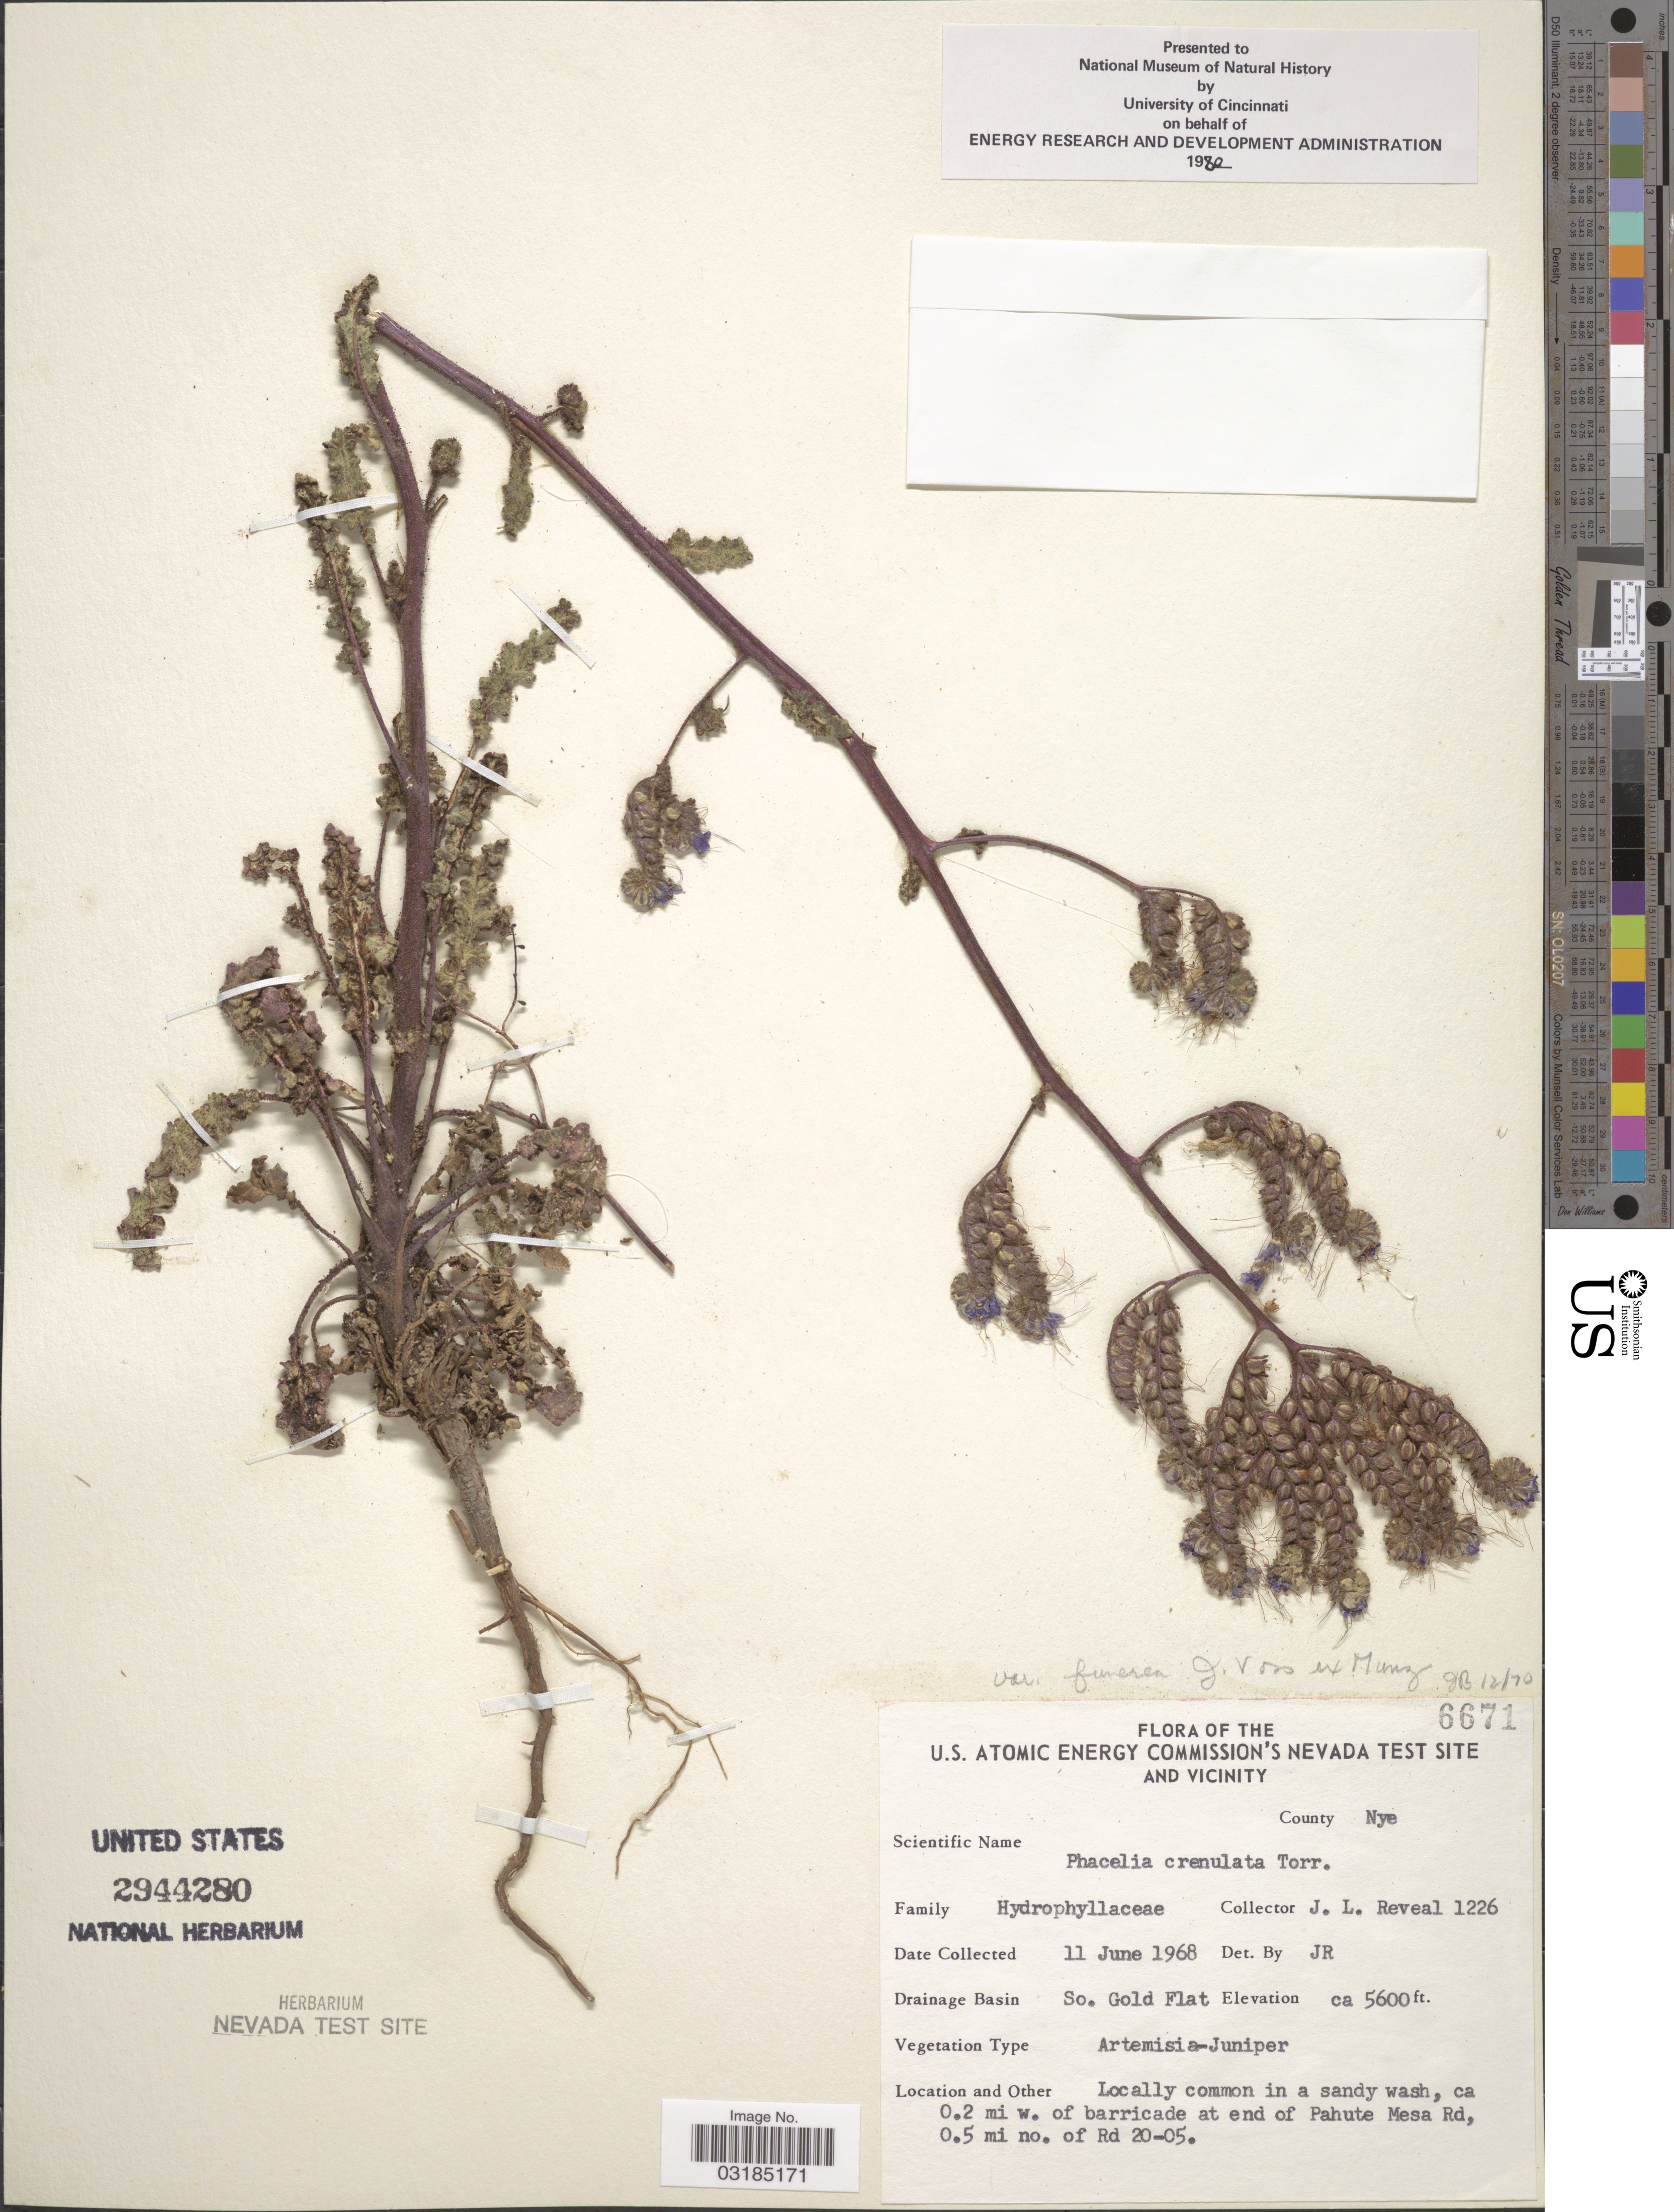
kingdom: Plantae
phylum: Tracheophyta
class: Magnoliopsida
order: Boraginales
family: Hydrophyllaceae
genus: Phacelia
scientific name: Phacelia crenulata var. funerea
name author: J.W. Voss in Munz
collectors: J. L. Reveal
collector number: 1226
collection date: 1968-06-11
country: United States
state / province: Nevada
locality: The U.S. Atomic Energy Commission's Nevada Test Site and Vicinity. County Nye. Drainage Basin So. Gold Flat. Ca 0.2 mi w. of barricade at end of Pahute Mesa Rd, 0.5 mi no. of Rd 20-05.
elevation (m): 1707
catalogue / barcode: US 2944280